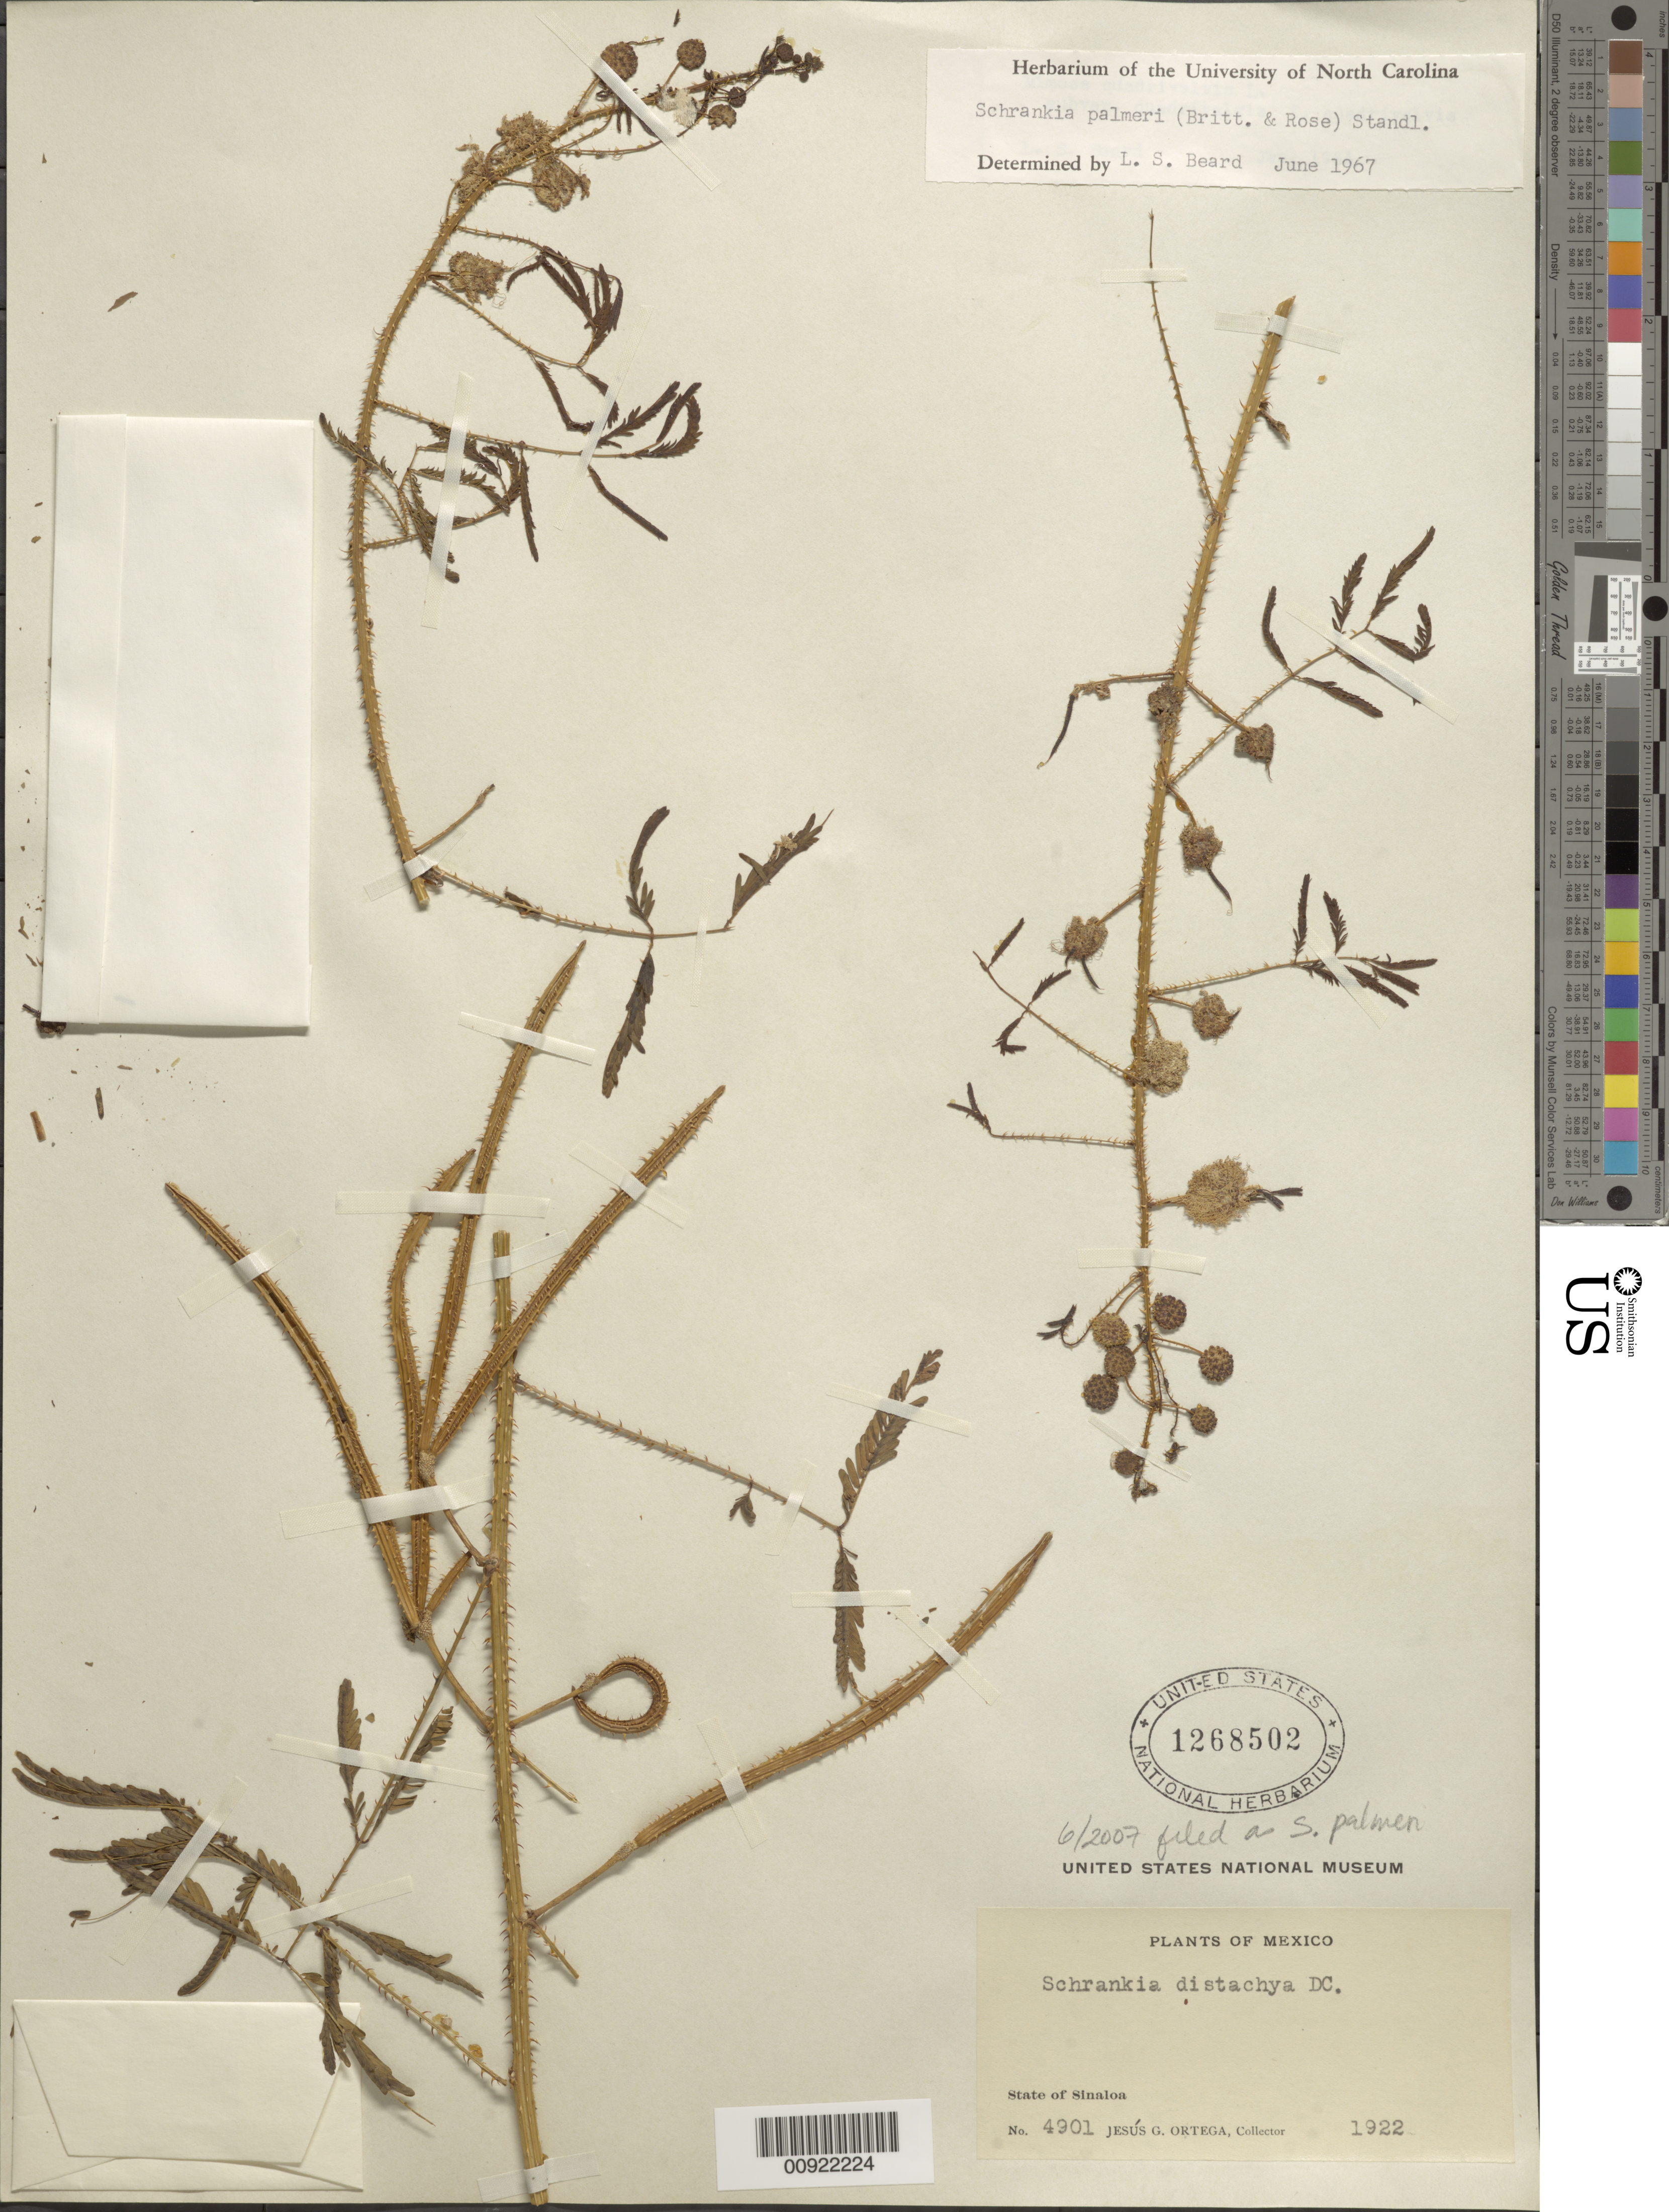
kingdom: Plantae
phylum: Tracheophyta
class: Magnoliopsida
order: Fabales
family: Fabaceae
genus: Mimosa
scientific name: Mimosa palmeri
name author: Rose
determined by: Strong, M. T., (US), Smithsonian Institution - National Museum of Natural History (UNITED STATES)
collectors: J. Ortega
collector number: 4901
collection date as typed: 1922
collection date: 1922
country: Mexico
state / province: Sinaloa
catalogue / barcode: US 1268502